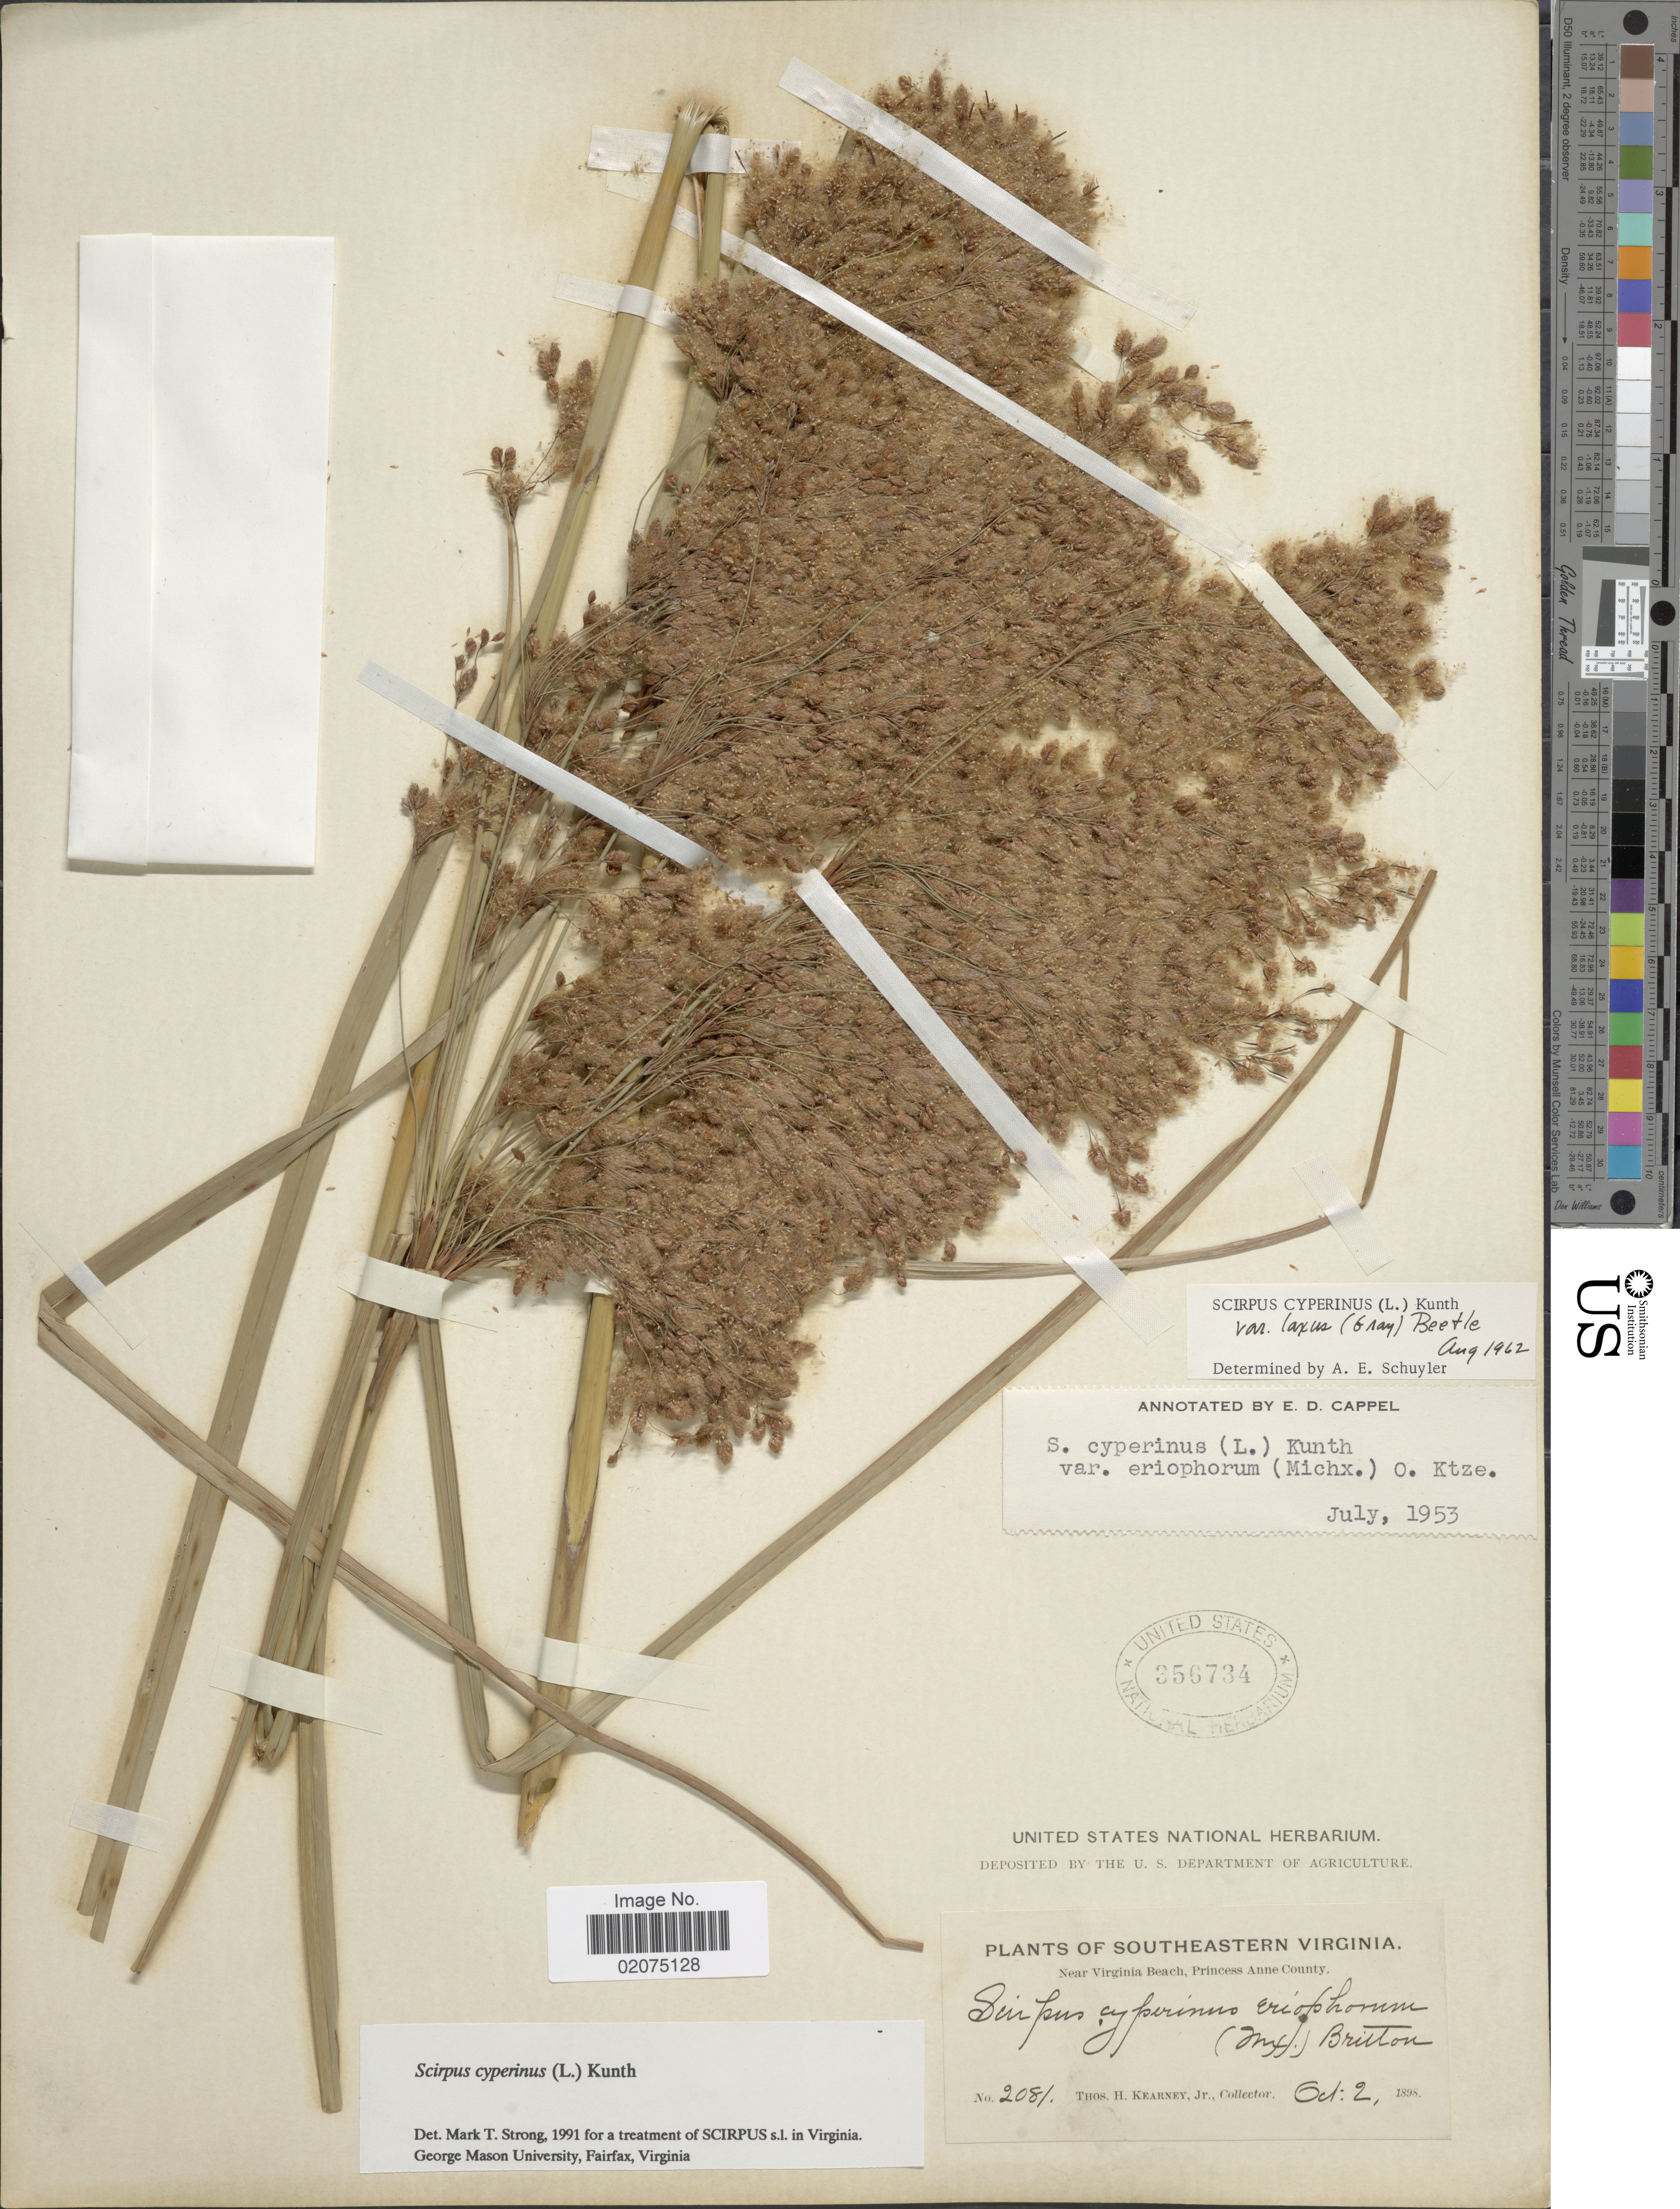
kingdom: Plantae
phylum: Tracheophyta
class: Liliopsida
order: Poales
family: Cyperaceae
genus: Scirpus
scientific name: Scirpus cyperinus (L.) Kunth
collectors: T. H. Kearney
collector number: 2081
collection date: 1898-10-02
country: United States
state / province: Virginia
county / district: City of Virginia Beach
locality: Southeastern Virginia, near Virginia Beach, Princess Anne (=historic county name) County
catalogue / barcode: US 356734